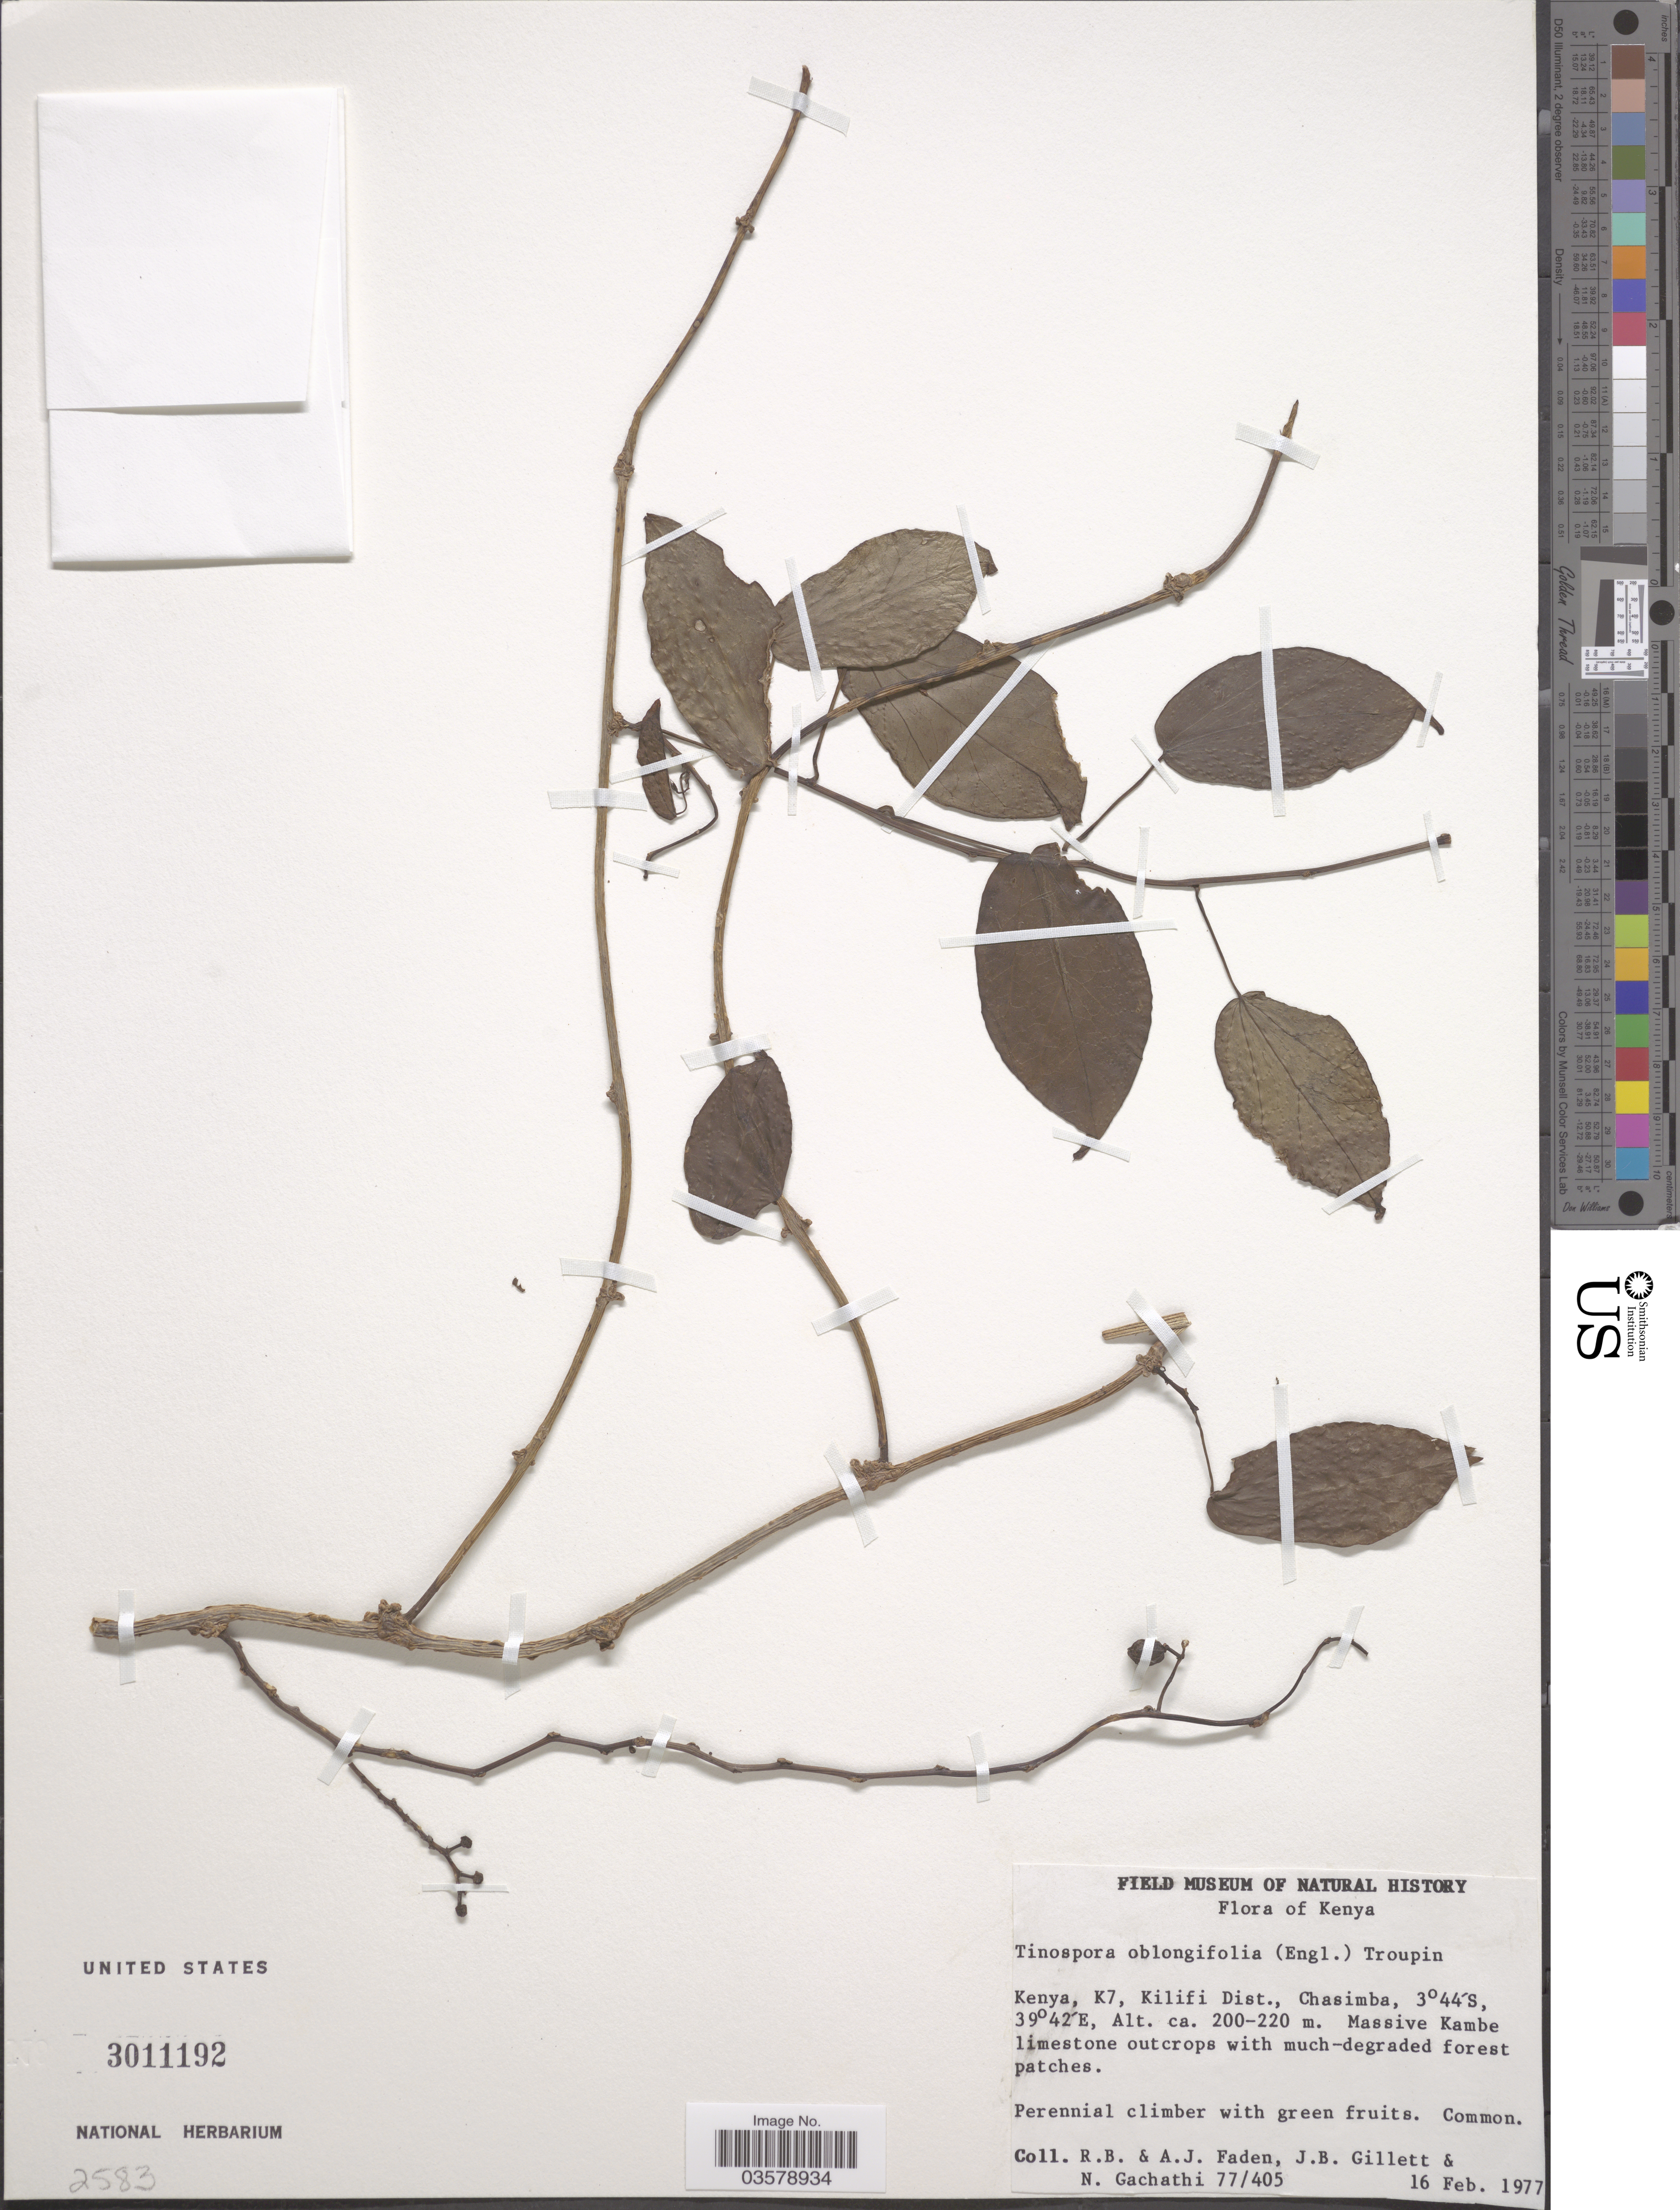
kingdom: Plantae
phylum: Tracheophyta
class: Magnoliopsida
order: Ranunculales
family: Menispermaceae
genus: Tinospora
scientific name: Tinospora oblongifolia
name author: (Engl.) Troupin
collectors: R. B. Faden, A. J. Faden, J. B. Gillett & N. Gachathi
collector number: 77/405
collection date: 1977-02-16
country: Kenya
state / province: Kilifi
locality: K7, Kilifi Dist., Chasimba, Massive Kambe limestone outcrops with much-degraded forest patches.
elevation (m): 200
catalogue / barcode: US 3011192